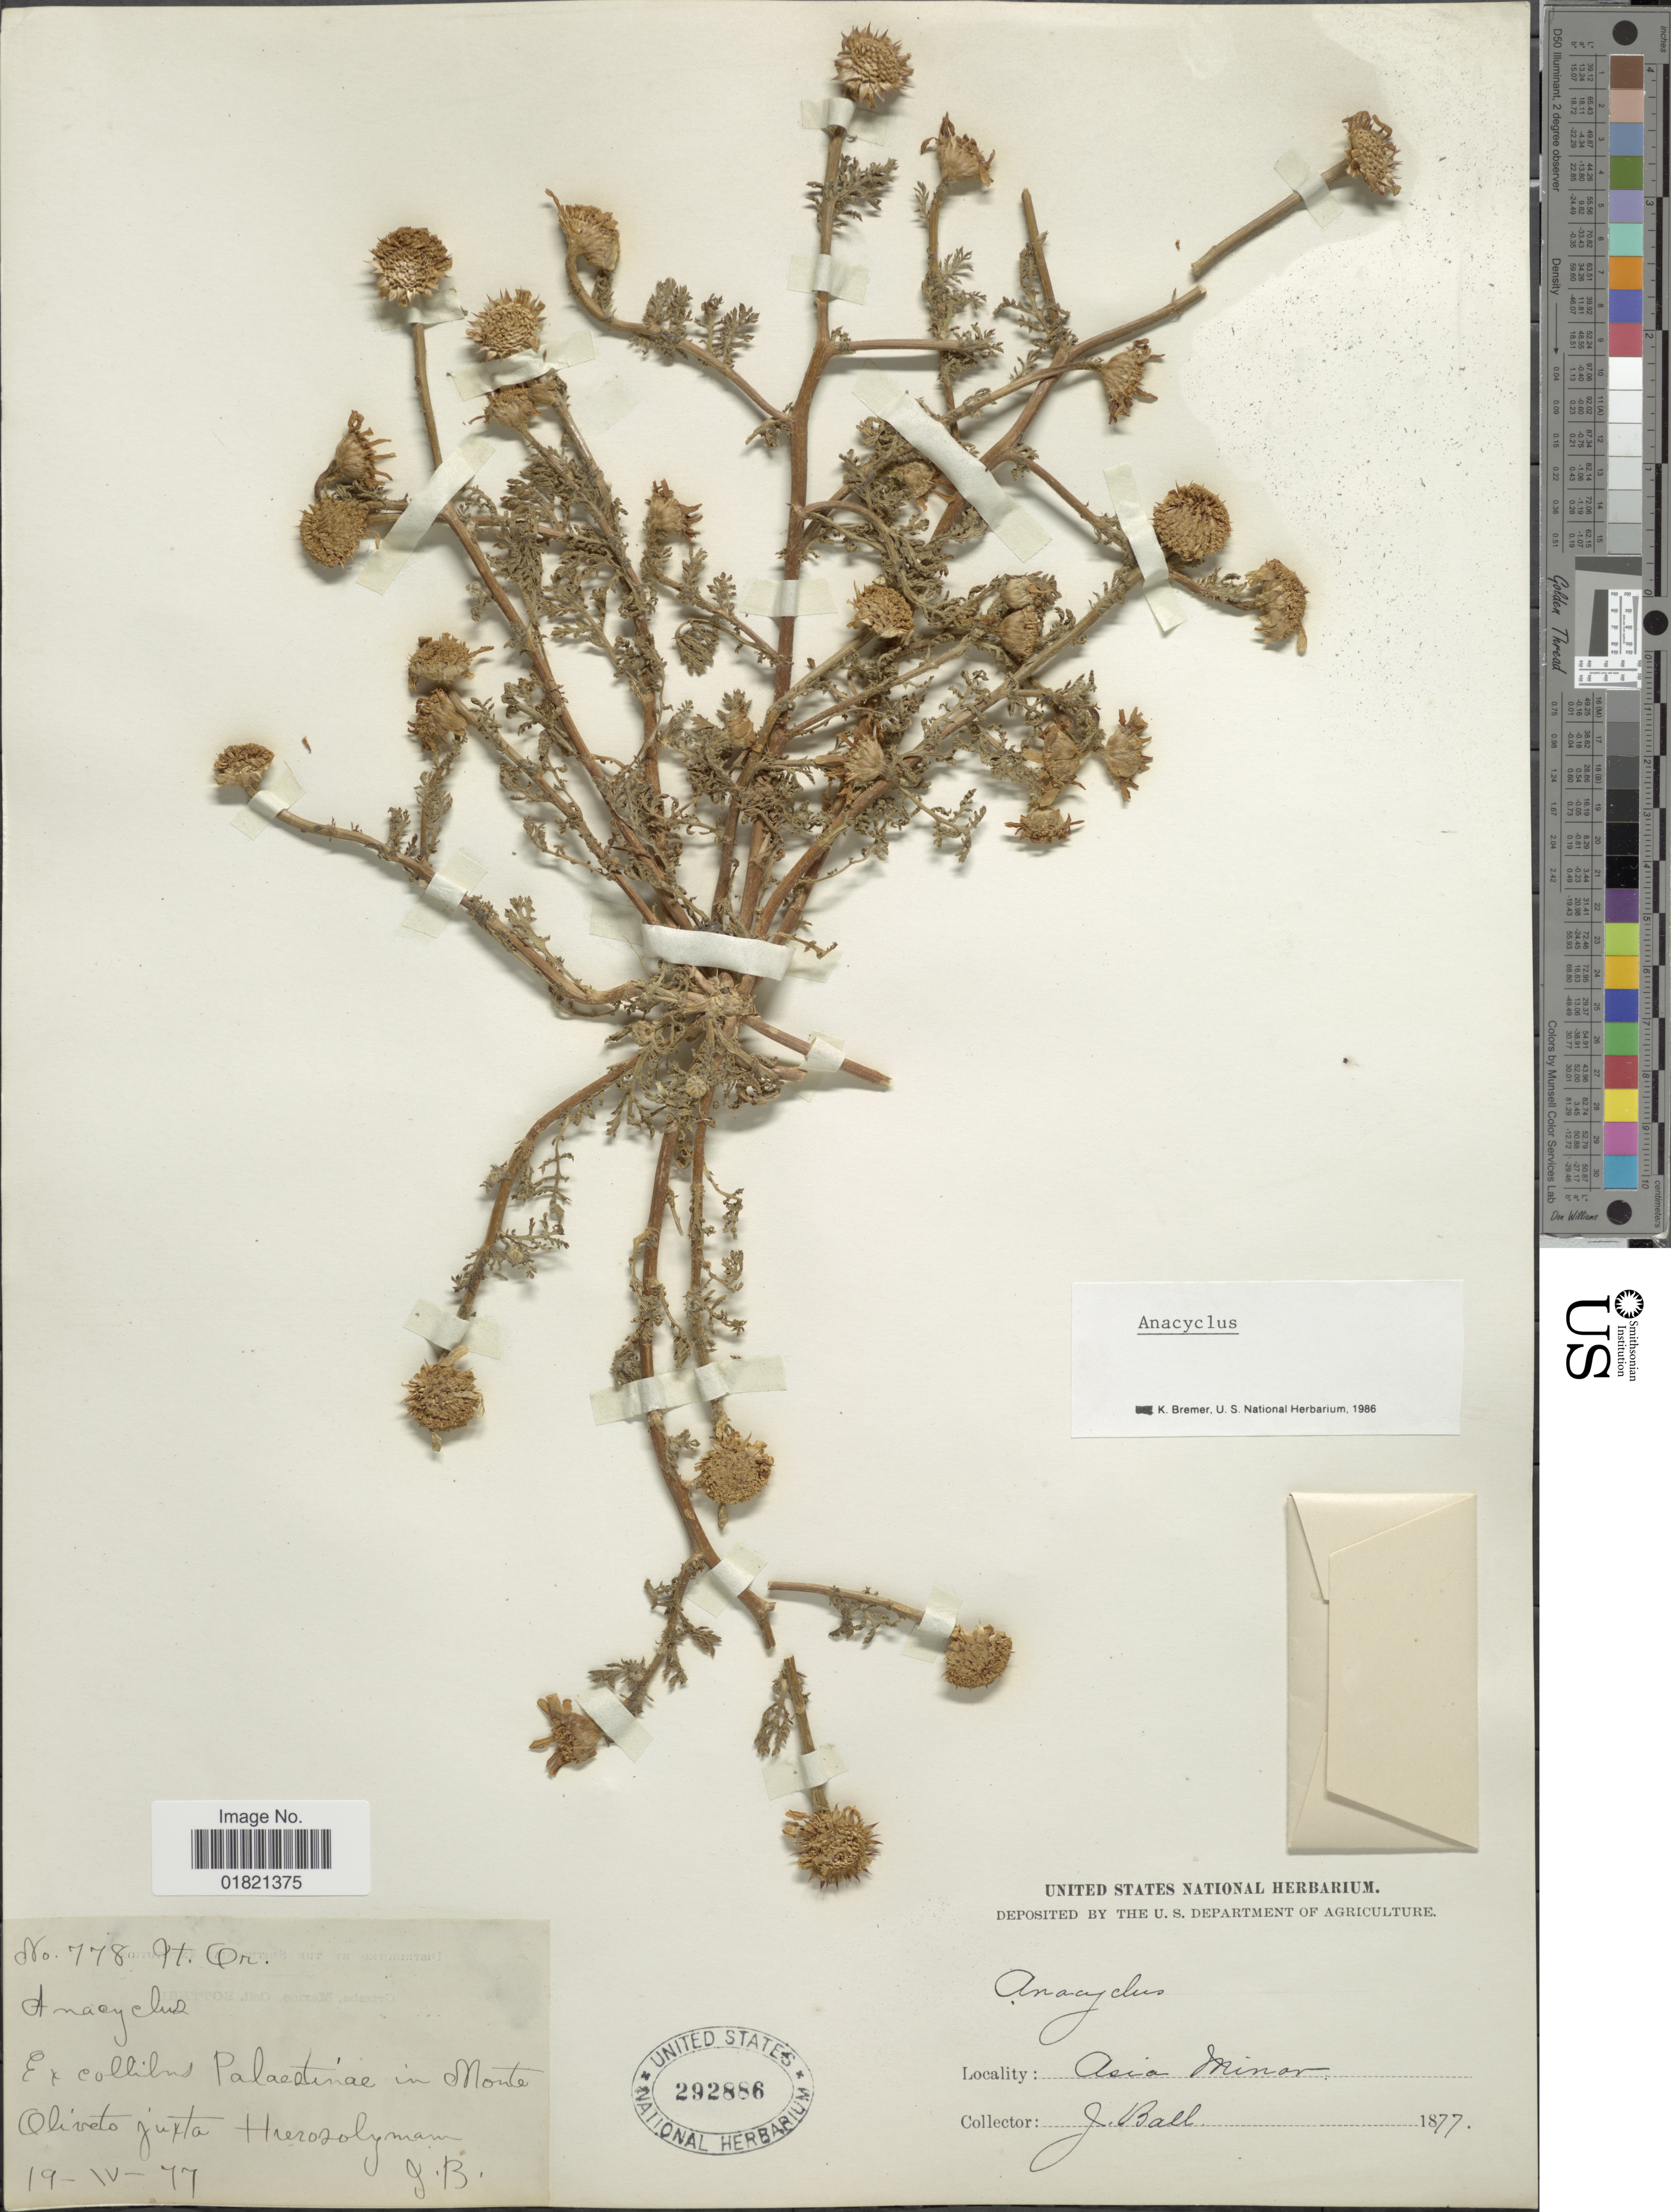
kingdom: Plantae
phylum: Tracheophyta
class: Magnoliopsida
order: Asterales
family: Asteraceae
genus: Anacyclus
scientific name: Anacyclus sp.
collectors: J. Ball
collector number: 778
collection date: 1877-04-19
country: Israel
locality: Ft. Or. Palaestinae in Monte Oliveto juxta Hierosolyman Asia Minor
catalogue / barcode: US 292886